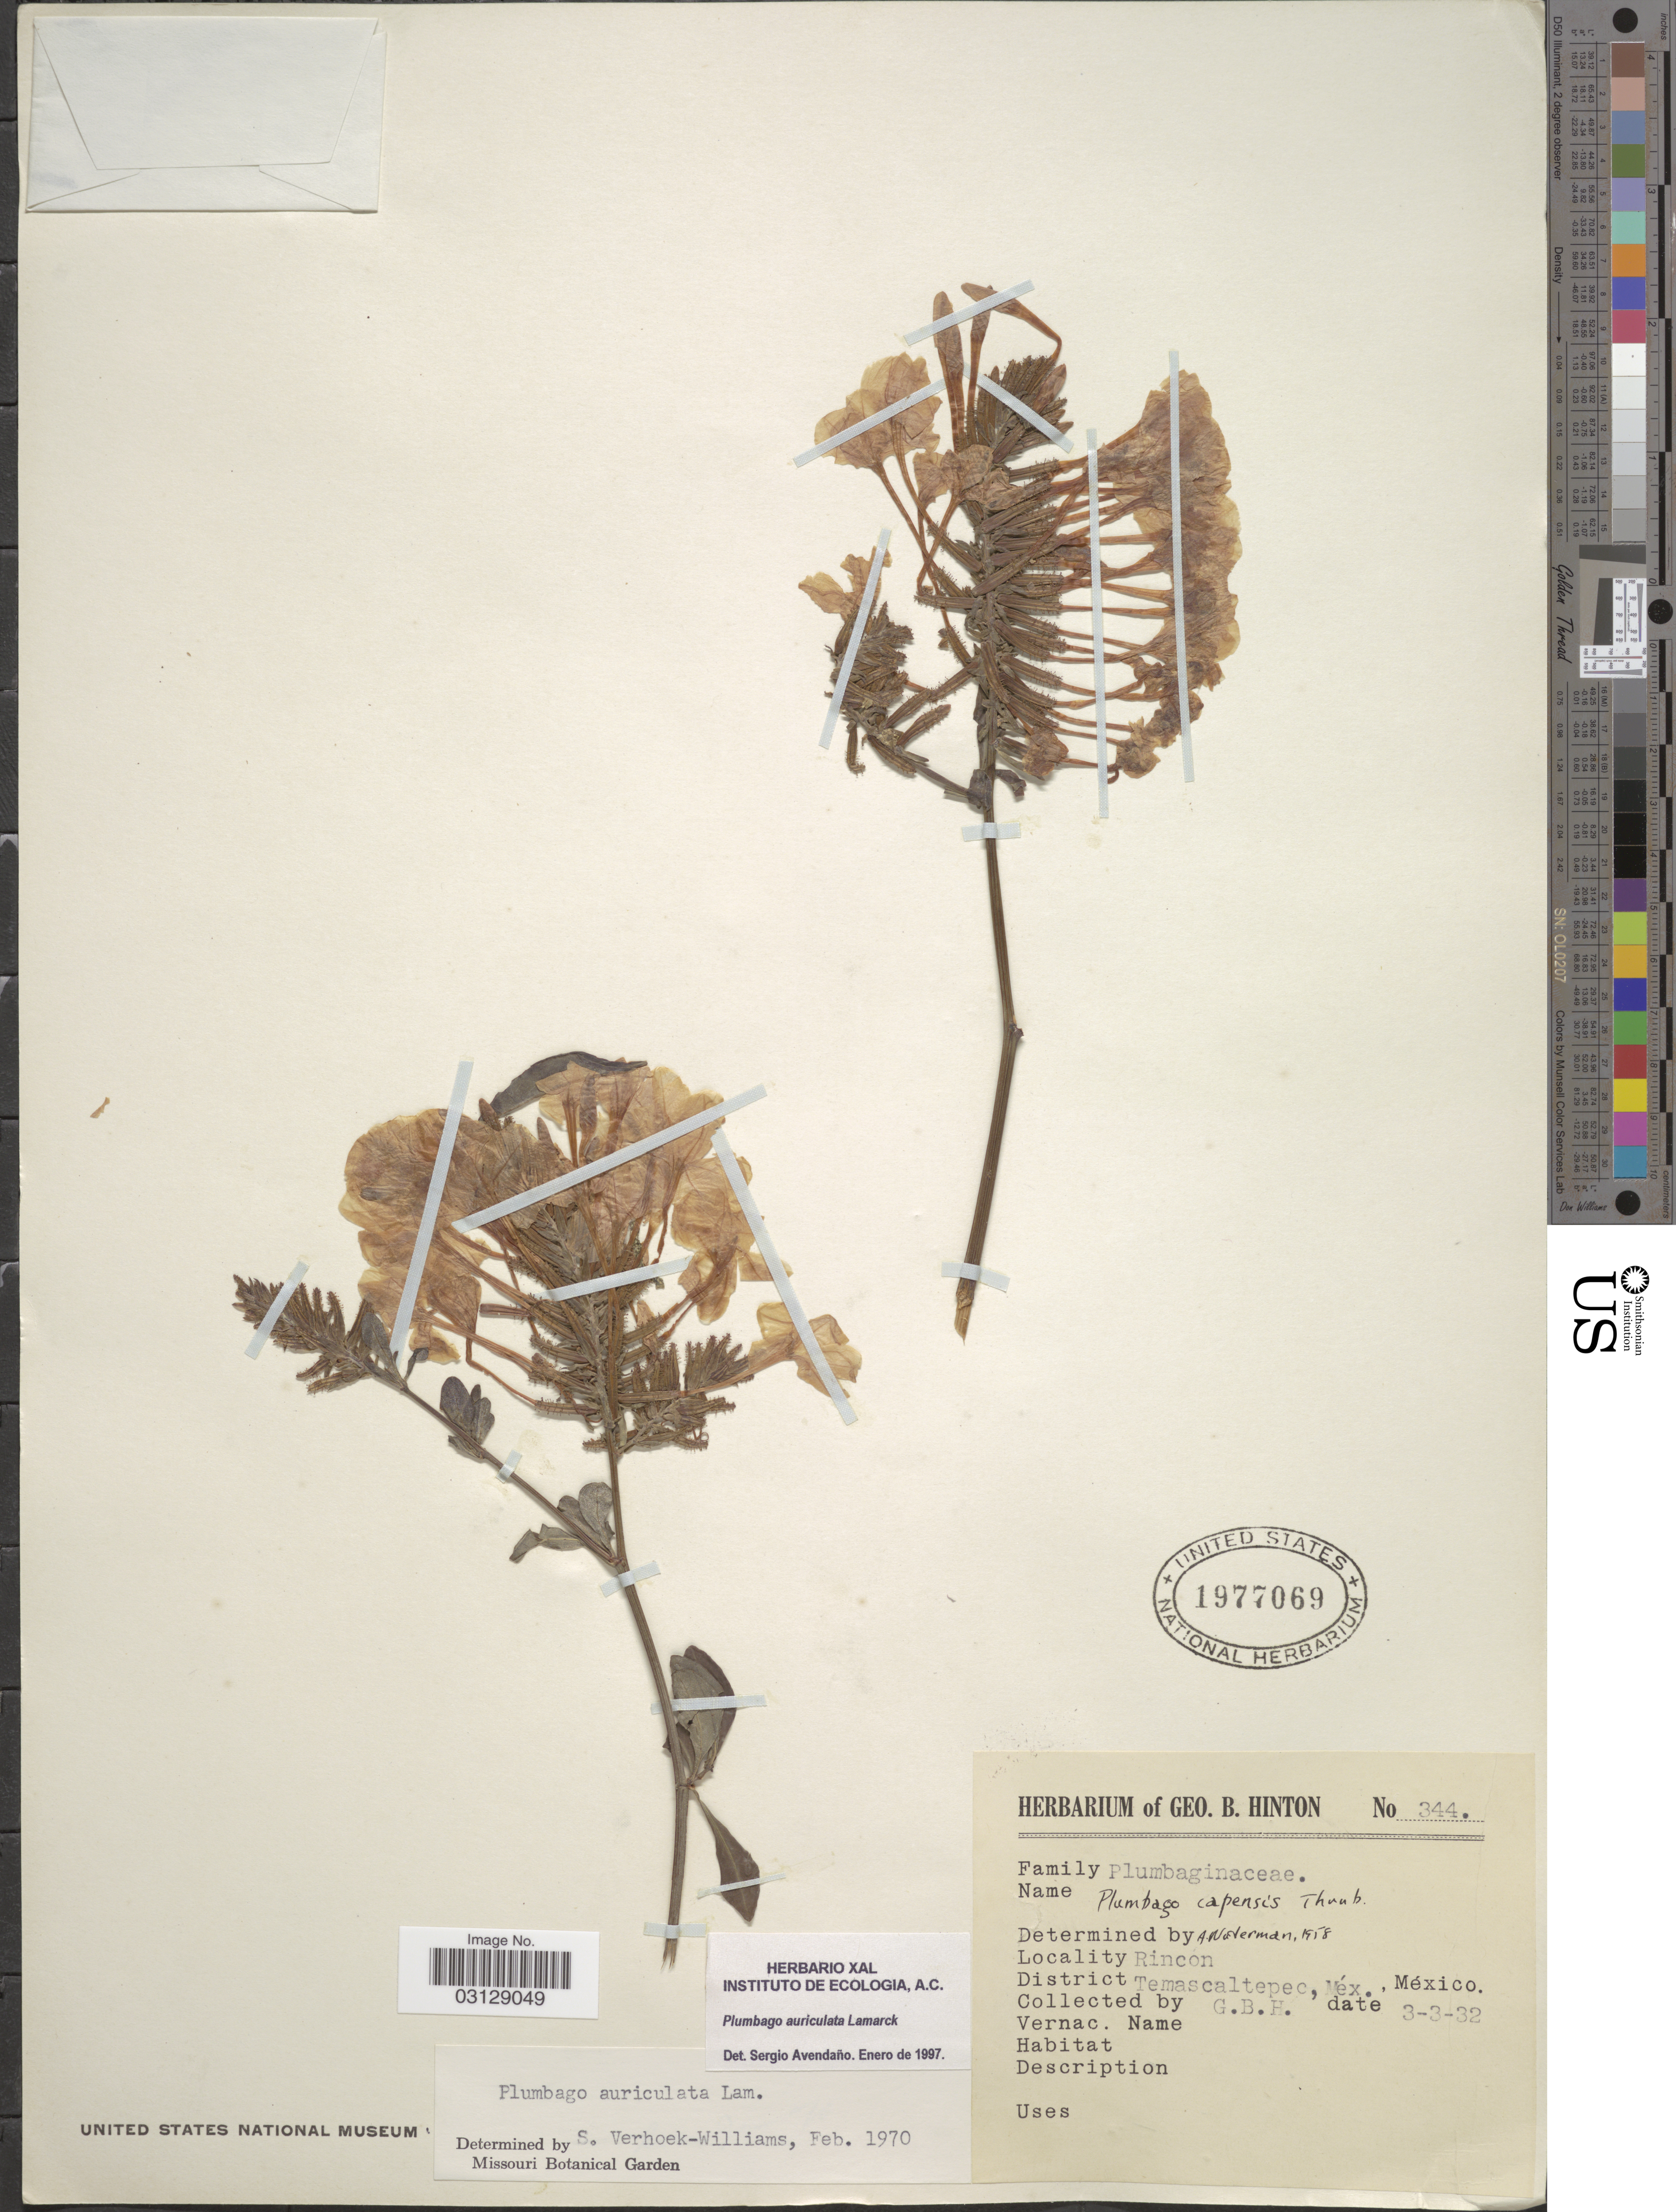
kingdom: Plantae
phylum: Tracheophyta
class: Magnoliopsida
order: Caryophyllales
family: Plumbaginaceae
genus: Plumbago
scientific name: Plumbago auriculata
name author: Lam.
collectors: G. B. Hinton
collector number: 344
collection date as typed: Transcribed d/m/y: 3/3/32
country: Mexico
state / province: México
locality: Rincon. District Temascaltepec, Méx.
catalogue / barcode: US 1977069